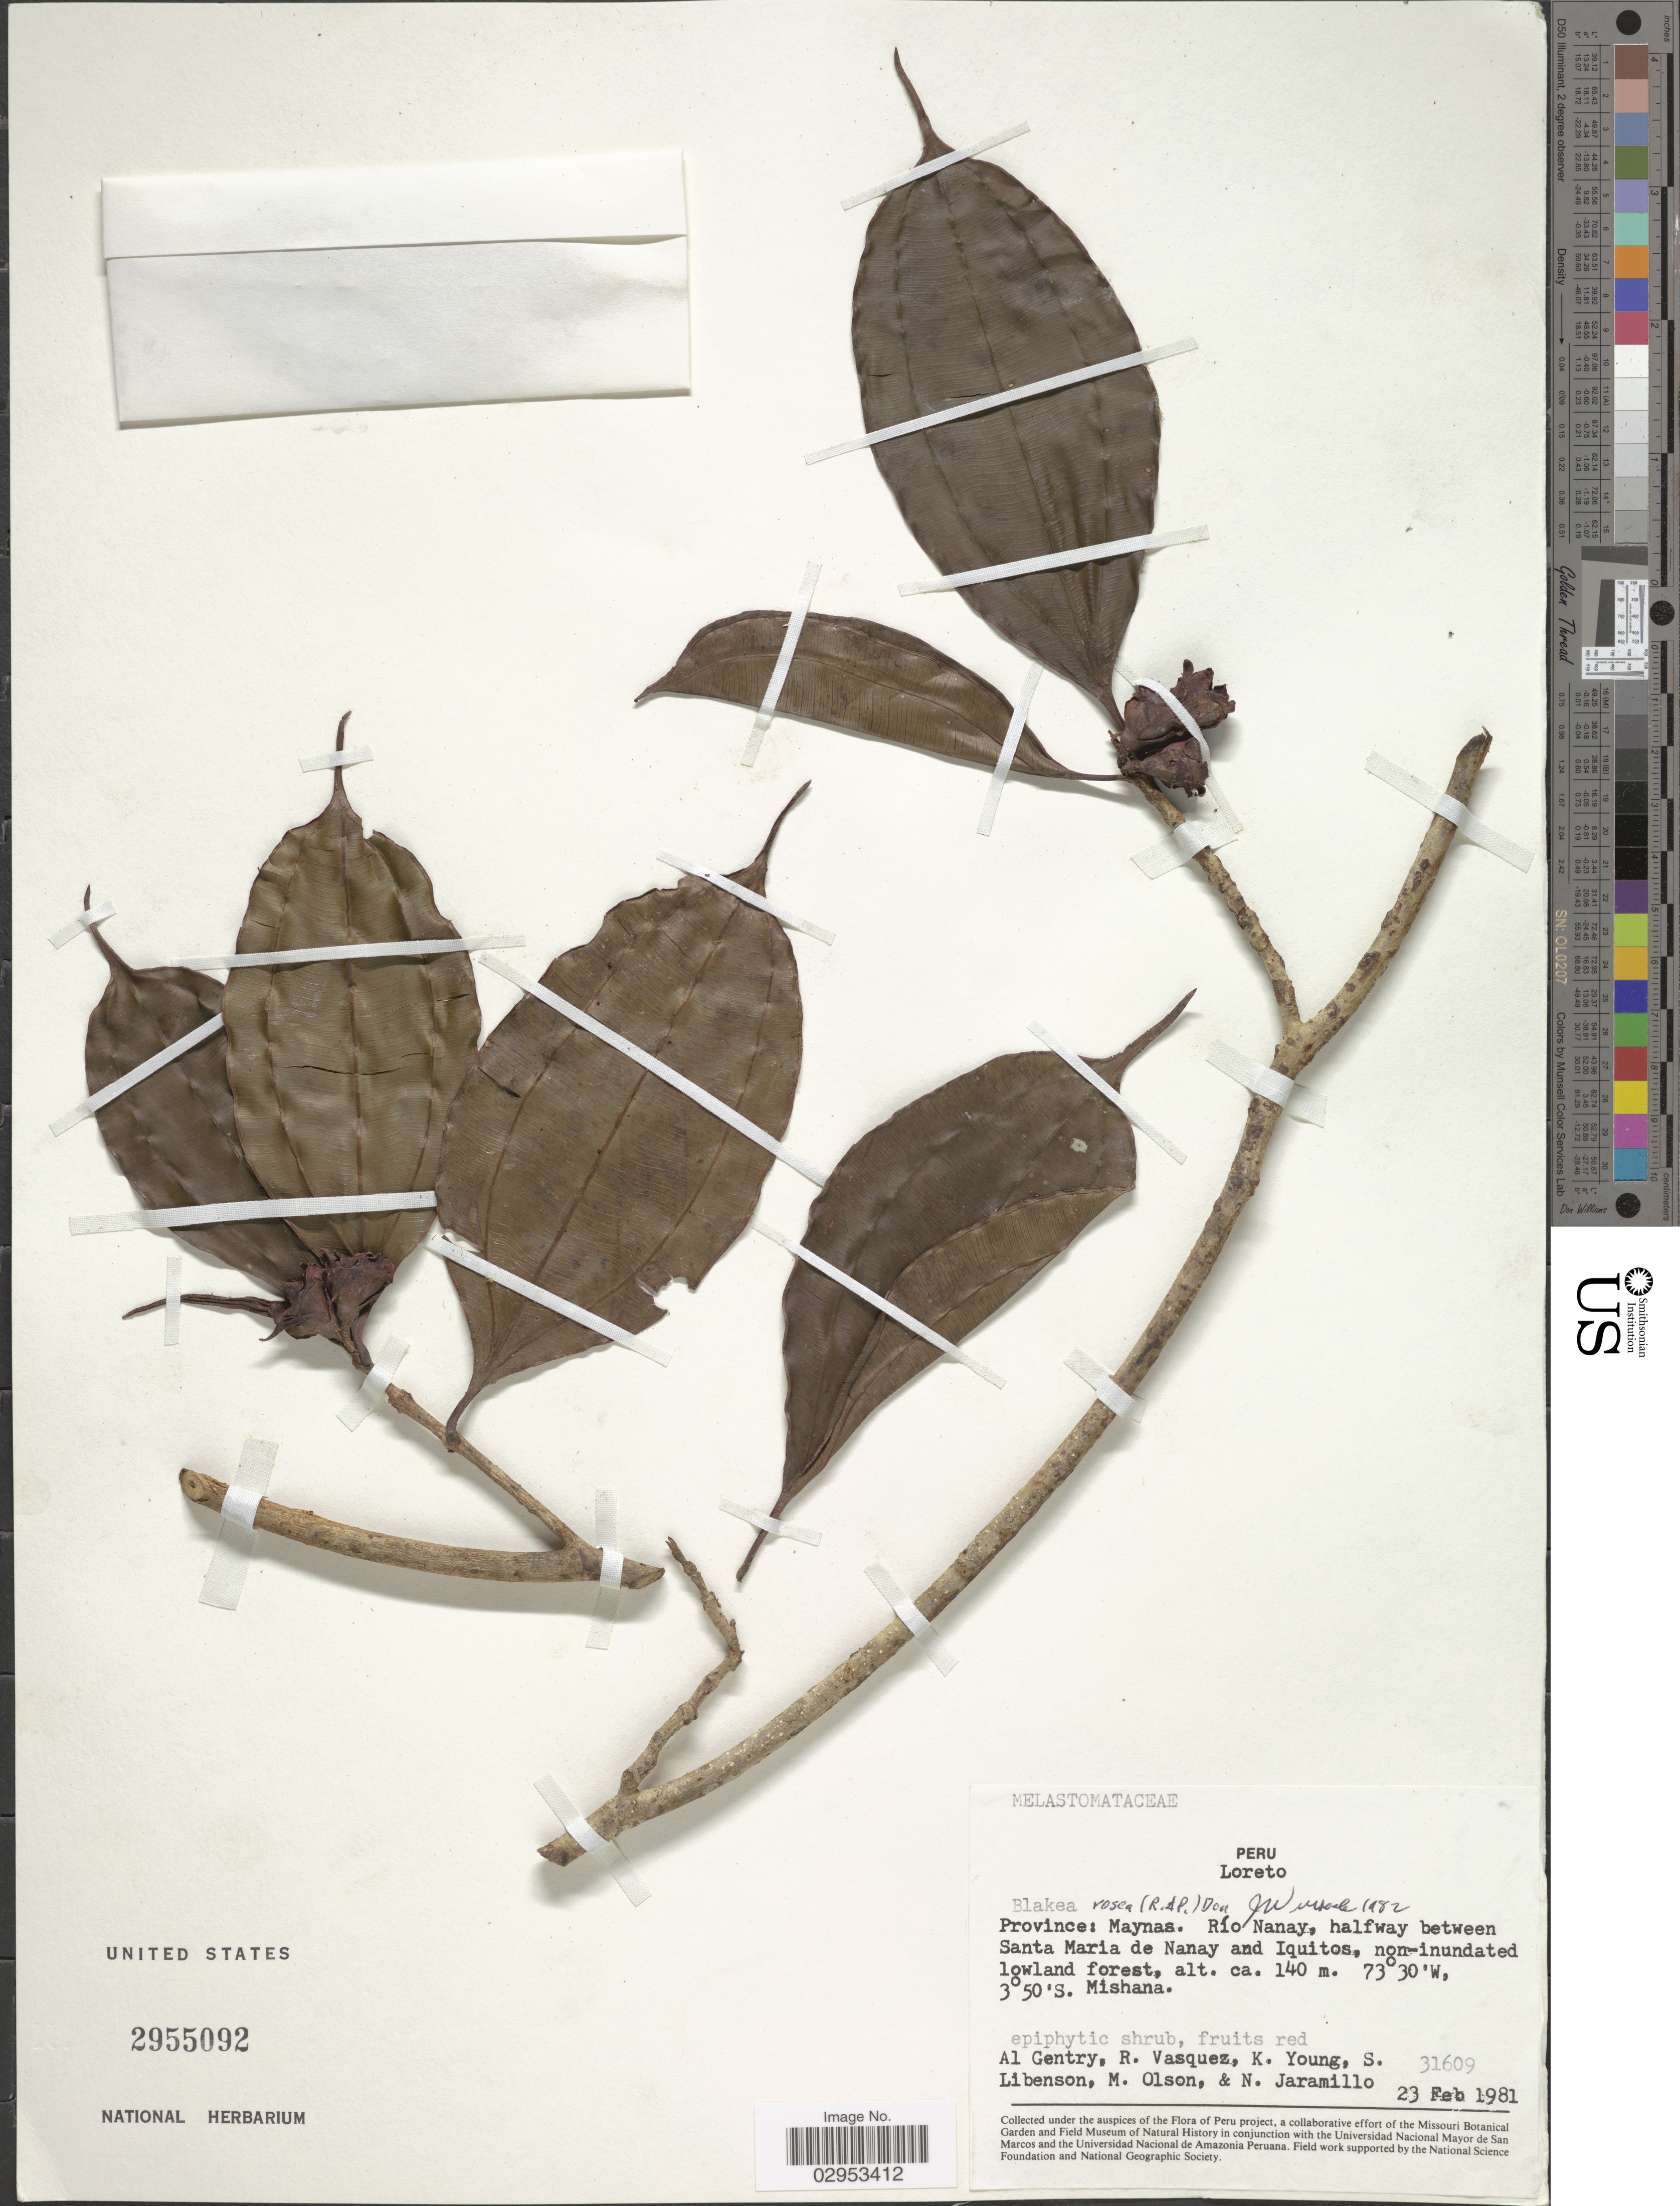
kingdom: Plantae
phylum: Tracheophyta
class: Magnoliopsida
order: Myrtales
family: Melastomataceae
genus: Blakea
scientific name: Blakea rosea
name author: D. Don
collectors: A. H. Gentry, R. Vasquez, K. Young, S. Libenson & et al.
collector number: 31609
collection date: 1981-02-23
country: Peru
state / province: Loreto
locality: Province: Maynas. Río Nanay, halfway between Santa Maria de Nanay and Iquitos.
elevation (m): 140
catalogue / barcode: US 2955092